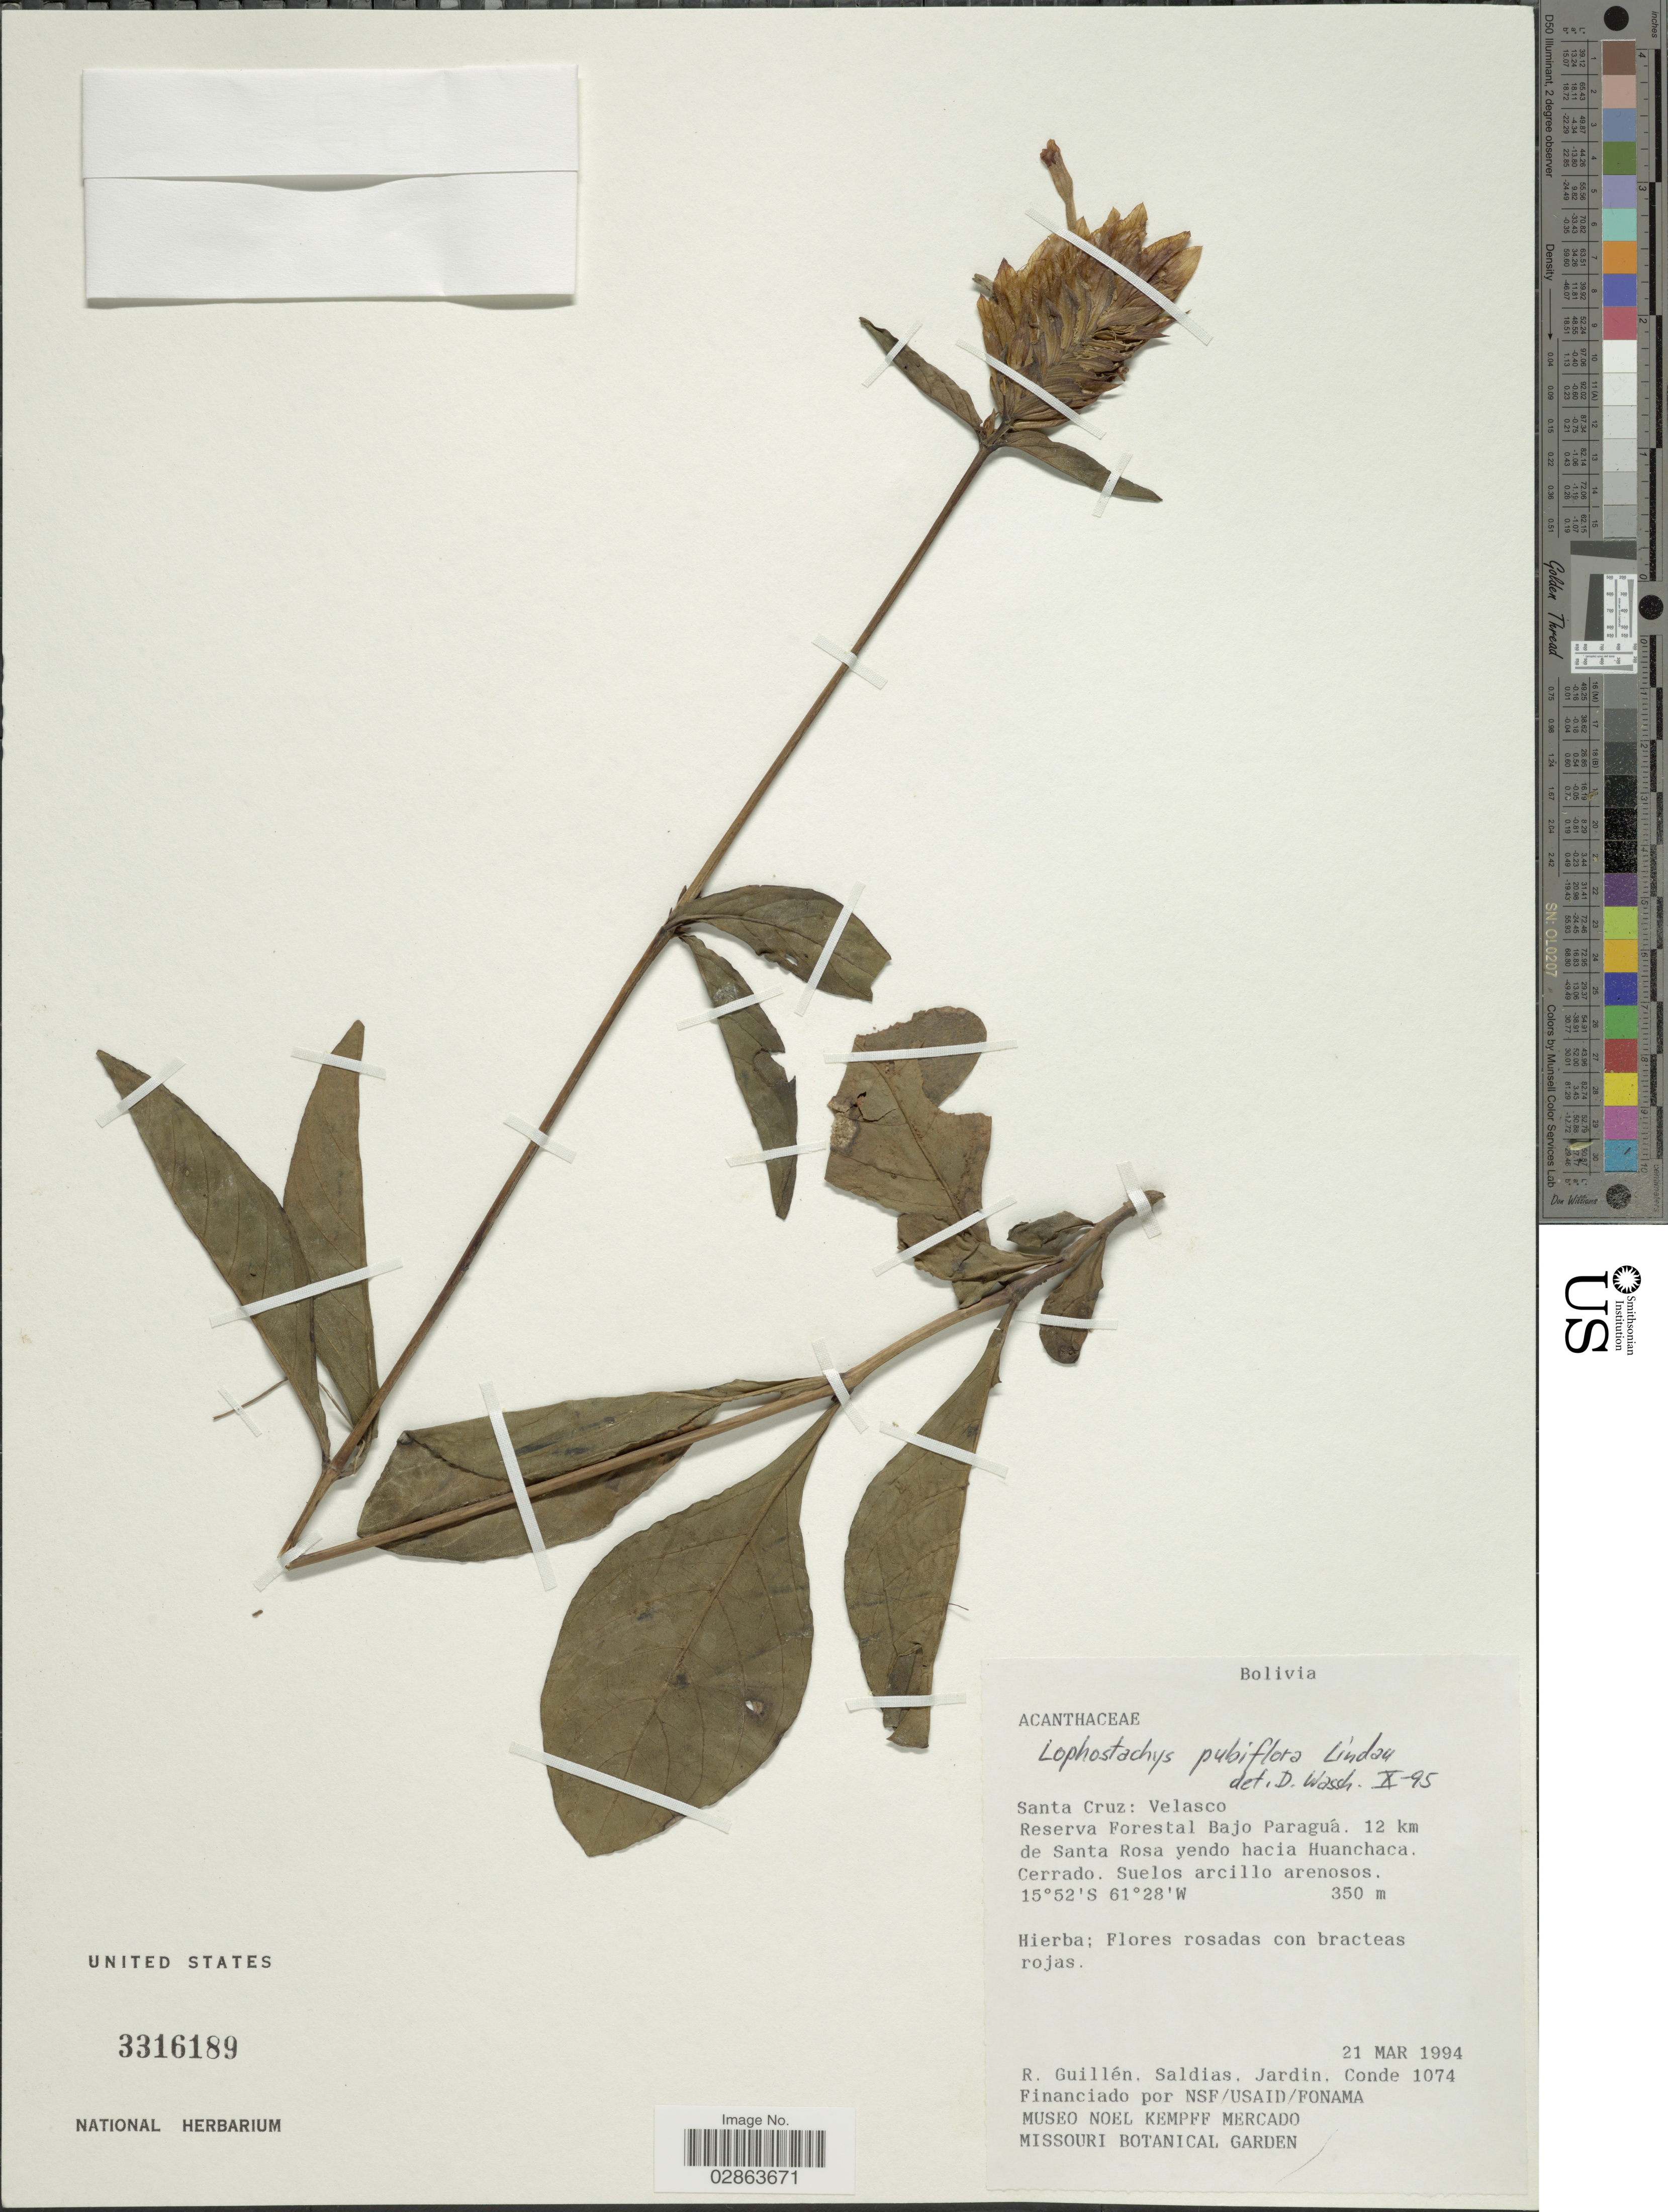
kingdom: Plantae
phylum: Tracheophyta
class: Magnoliopsida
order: Lamiales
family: Acanthaceae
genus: Lepidagathis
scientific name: Lepidagathis sessilifolia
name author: (Pohl) Kameyama ex Wassh. & J.R.I. Wood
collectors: R. Guillen, -. Saldias, -. Jardin & Conde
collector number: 1074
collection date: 1994-03-21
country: Bolivia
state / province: Santa Cruz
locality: Velasco. Reserva Forestal Bajo Paraguá. 12 km de Santa Rosa yendo hacia Huanchaca.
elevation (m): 350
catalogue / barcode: US 3316189